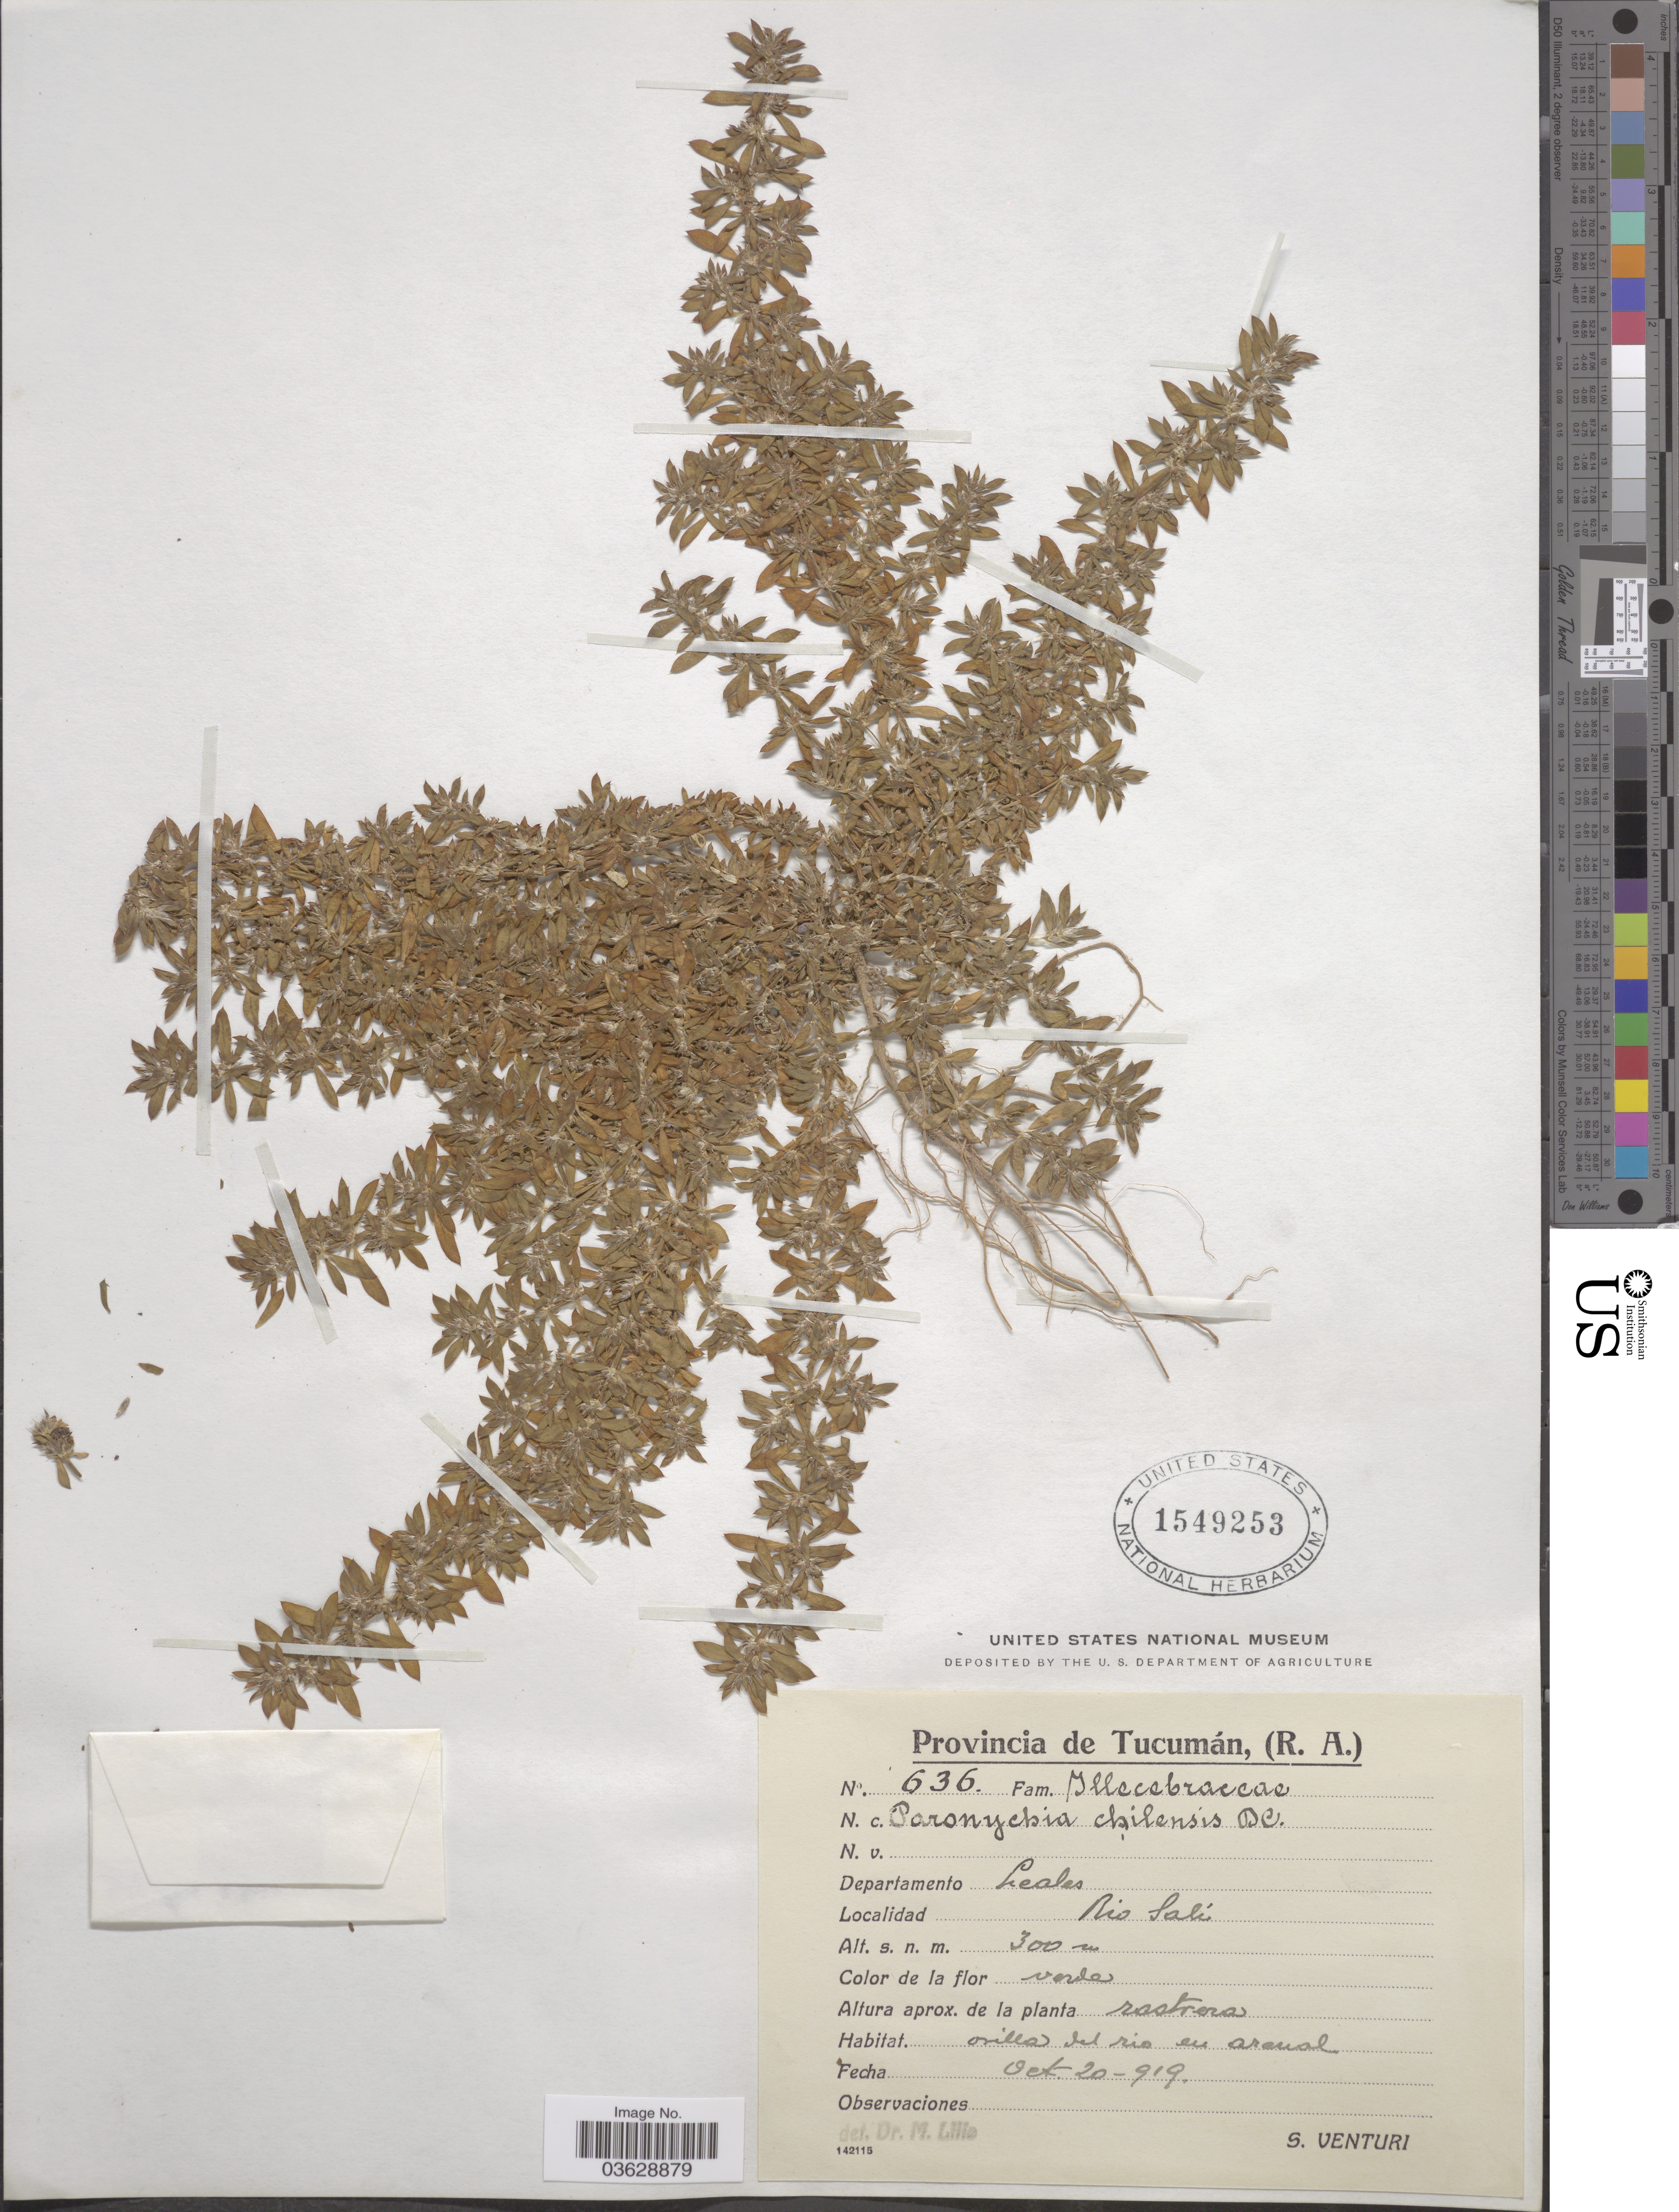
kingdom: Plantae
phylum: Tracheophyta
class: Magnoliopsida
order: Caryophyllales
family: Caryophyllaceae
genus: Paronychia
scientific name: Paronychia setigera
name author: (Gillies) F. Herm.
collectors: S. Venturi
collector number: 636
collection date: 1919-10-20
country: Argentina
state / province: Tucuman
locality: Departamento Leales. Rio Salí.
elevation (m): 300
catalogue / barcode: US 1549253